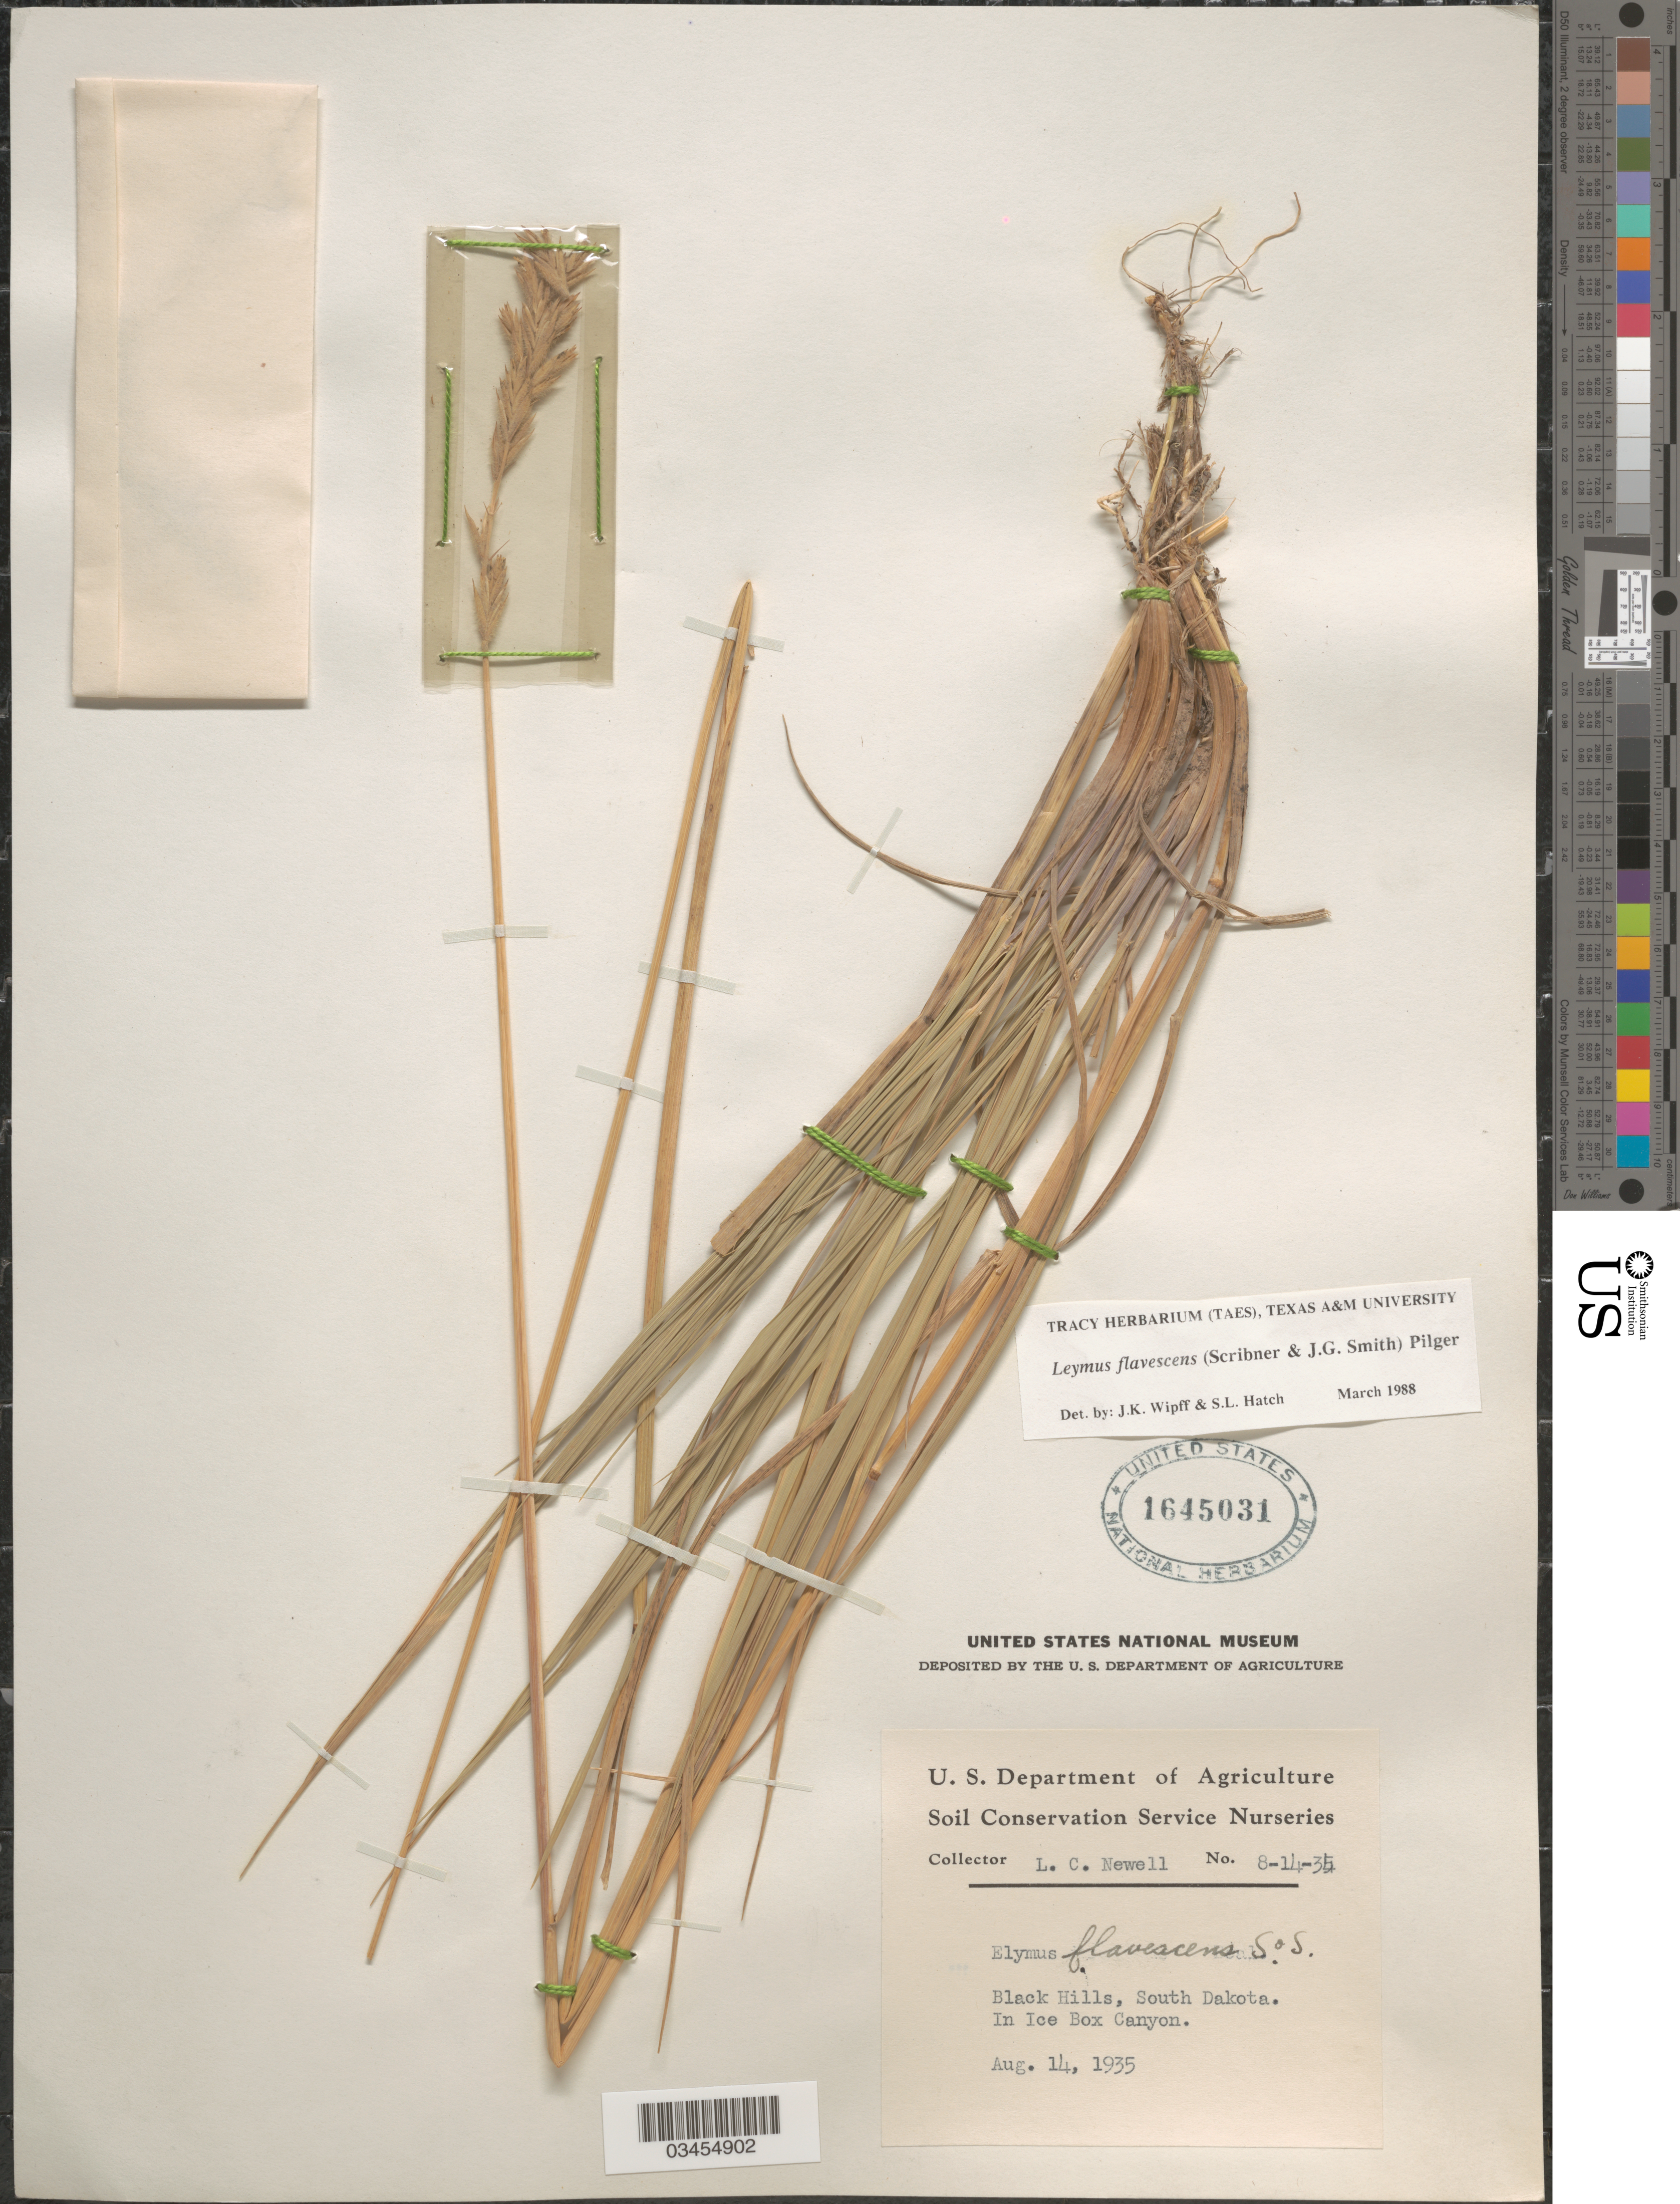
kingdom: Plantae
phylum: Tracheophyta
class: Liliopsida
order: Poales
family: Poaceae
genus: Leymus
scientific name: Leymus flavescens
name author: (Scribn. & J.G. Sm.) Pilg.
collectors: L. Newell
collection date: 1935-08-14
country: United States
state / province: South Dakota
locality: Black Hills. In Ice Box Canyon.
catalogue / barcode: US 1645031